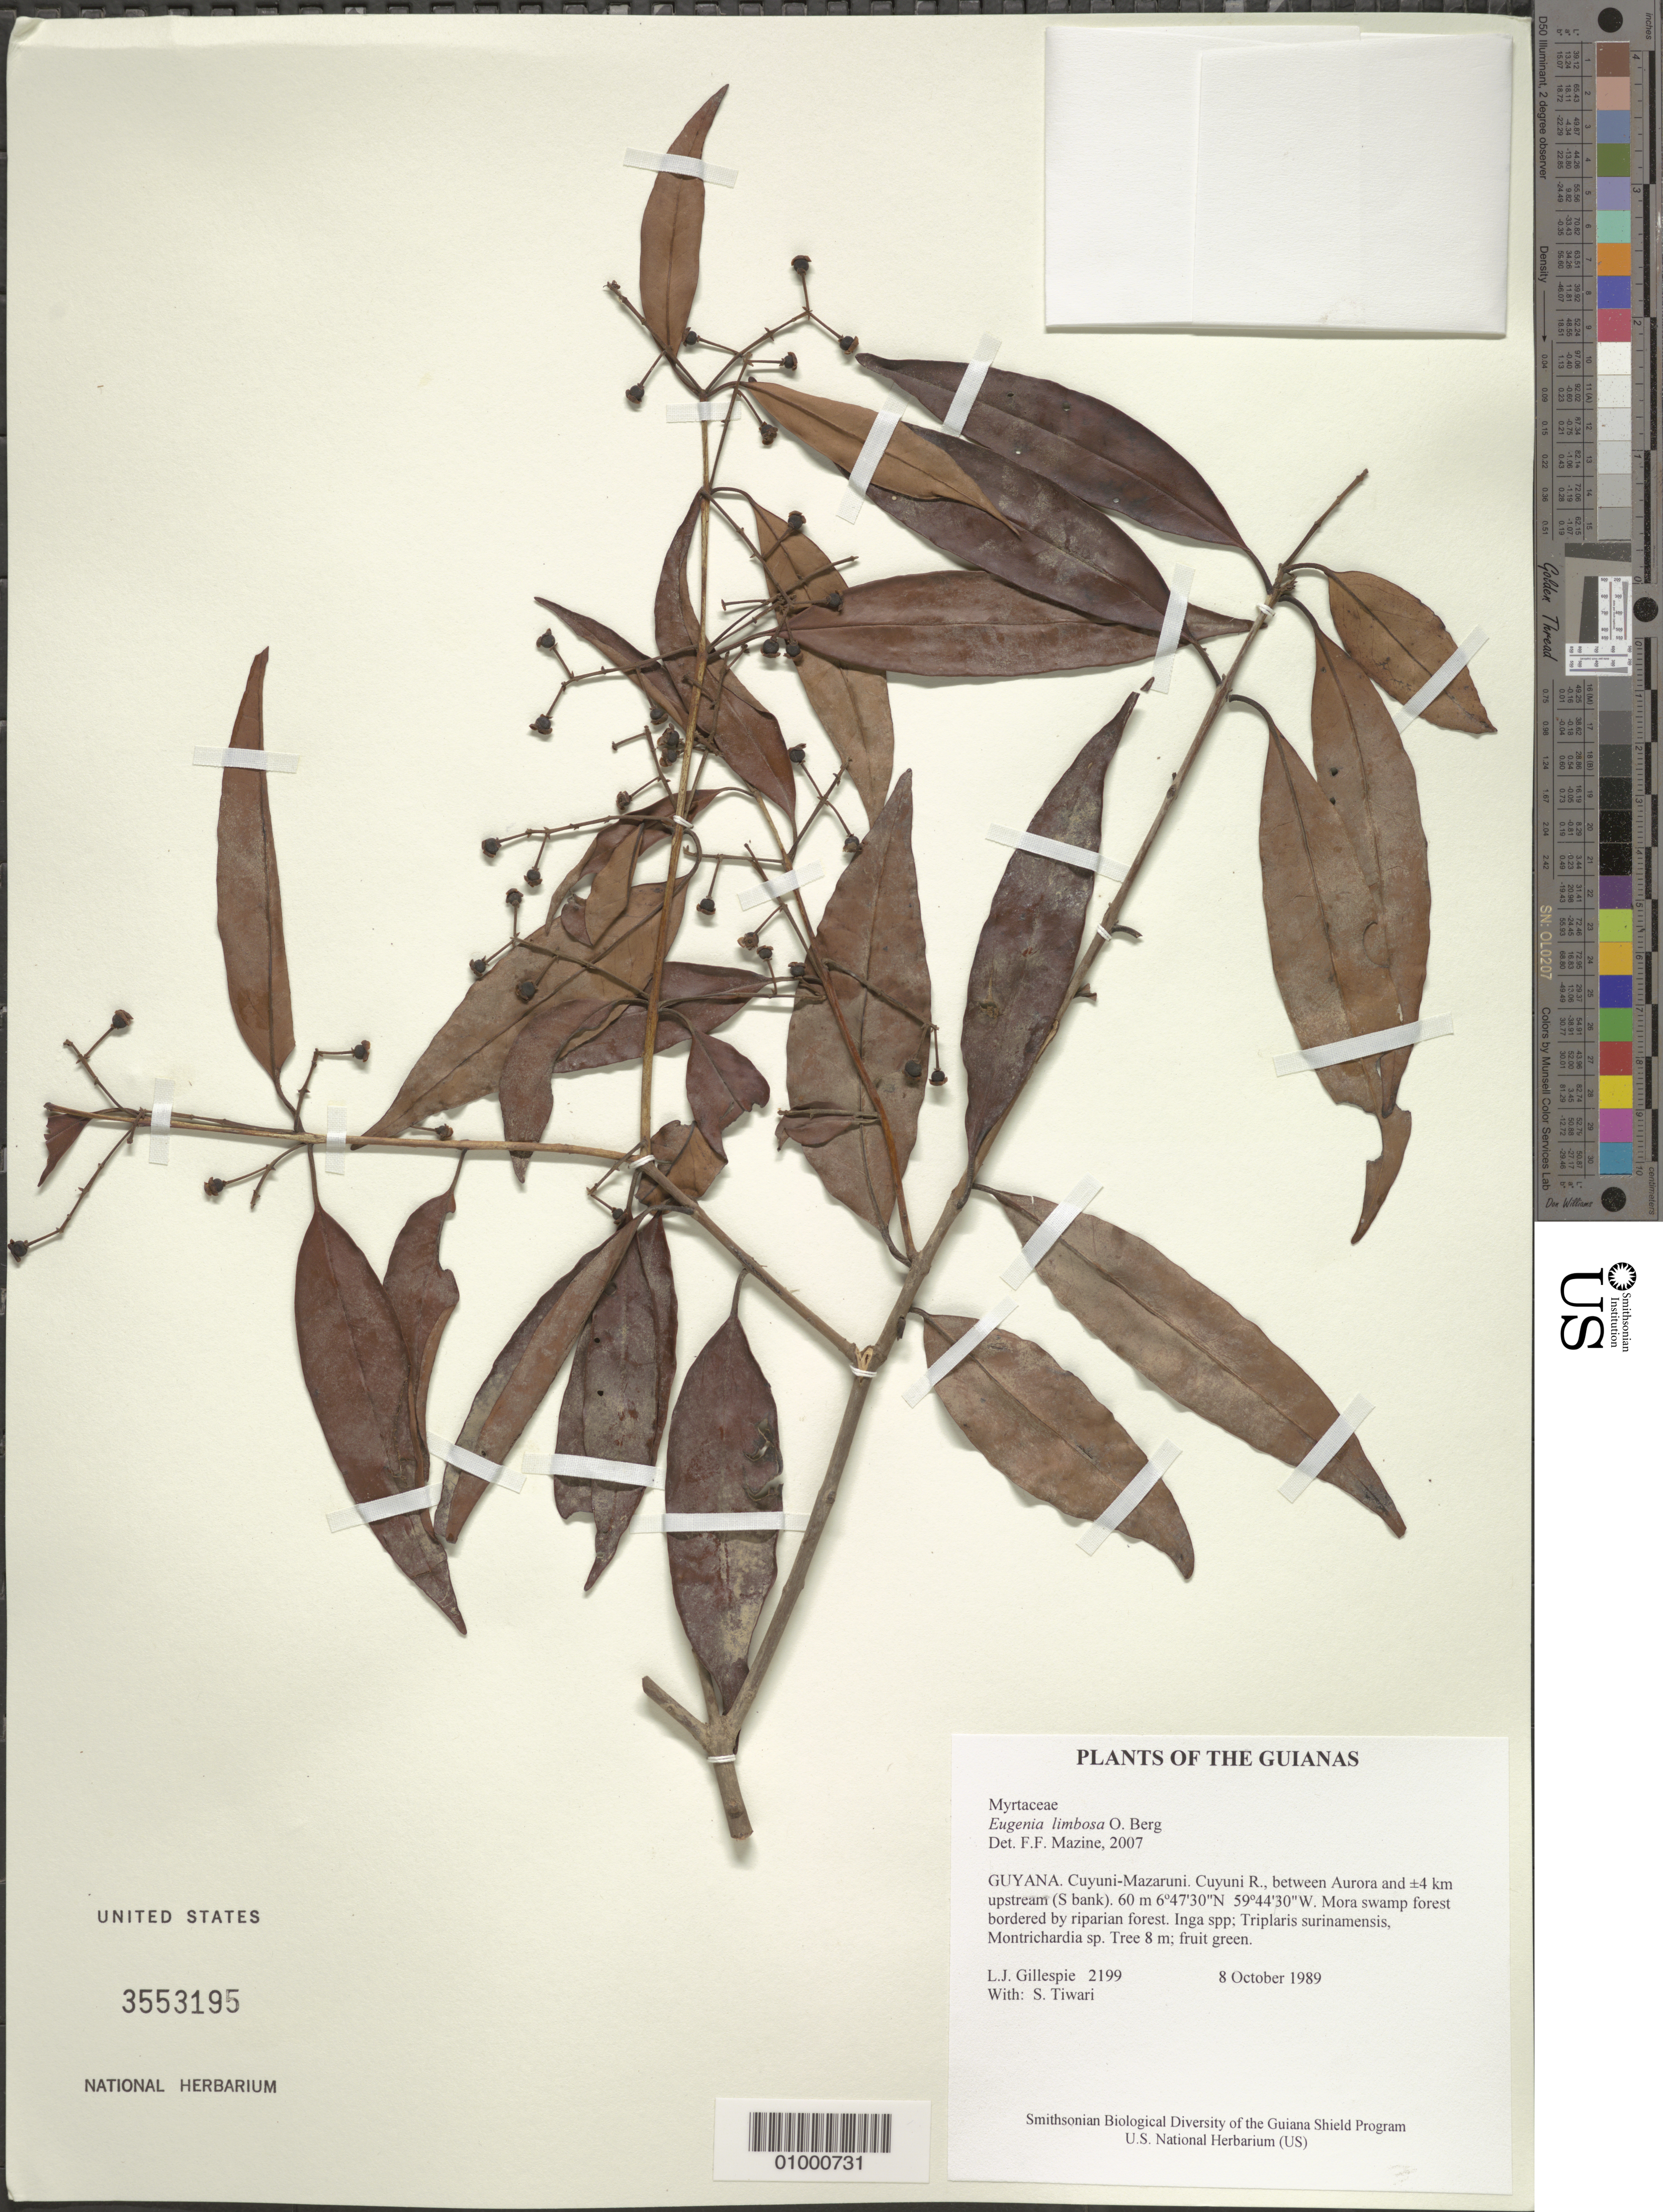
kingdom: Plantae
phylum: Tracheophyta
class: Magnoliopsida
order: Myrtales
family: Myrtaceae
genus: Eugenia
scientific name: Eugenia limbosa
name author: O. Berg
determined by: Mazine, Fiorella F.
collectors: L. J. Gillespie & S. Tiwari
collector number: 2199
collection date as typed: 8 October 1989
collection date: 1989-10-08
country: Guyana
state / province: Cuyuni-Mazaruni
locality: Cuyuni R., between Aurora and ±4 km upstream (S bank)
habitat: Mora swamp forest bordered by riparian forest. Inga spp; Triplaris surinamensis, Montrichardia sp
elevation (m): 60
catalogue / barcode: US 3553195